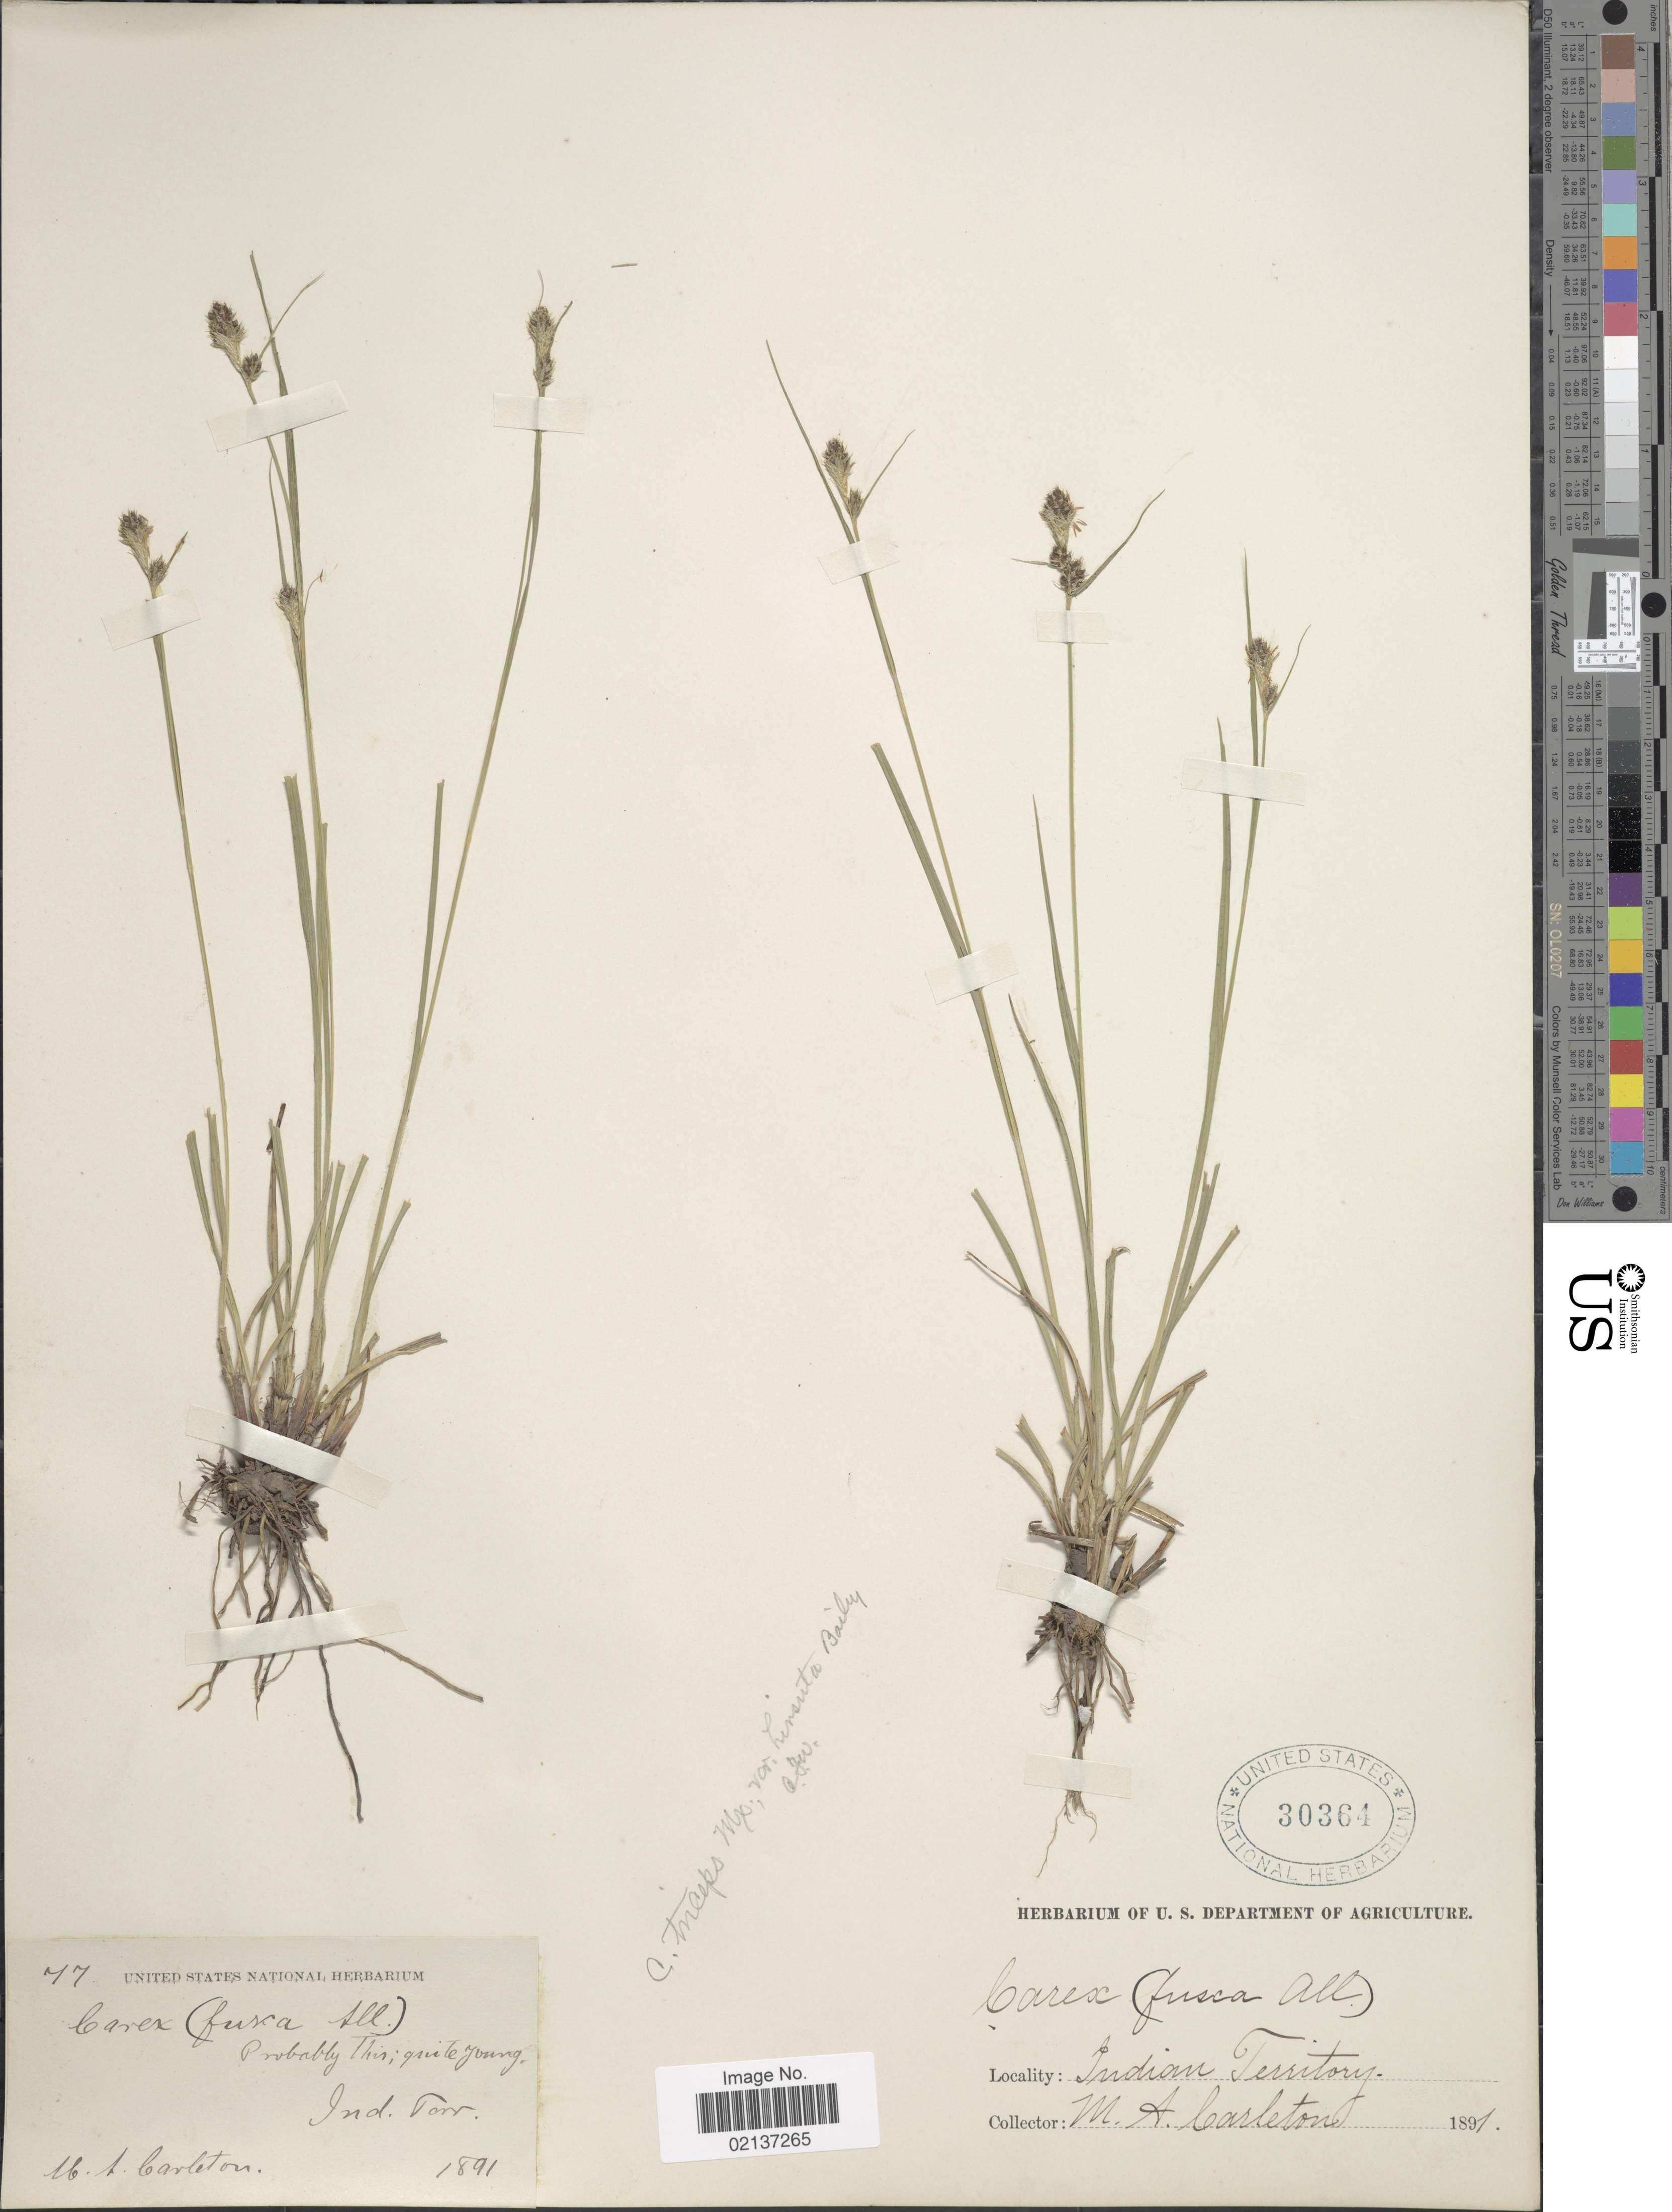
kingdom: Plantae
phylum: Tracheophyta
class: Liliopsida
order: Poales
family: Cyperaceae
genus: Carex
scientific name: Carex hirsutella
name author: Mack.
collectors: M. A. Carleton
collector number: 47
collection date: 1891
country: United States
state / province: Oklahoma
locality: Indian Territory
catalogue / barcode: US 30364